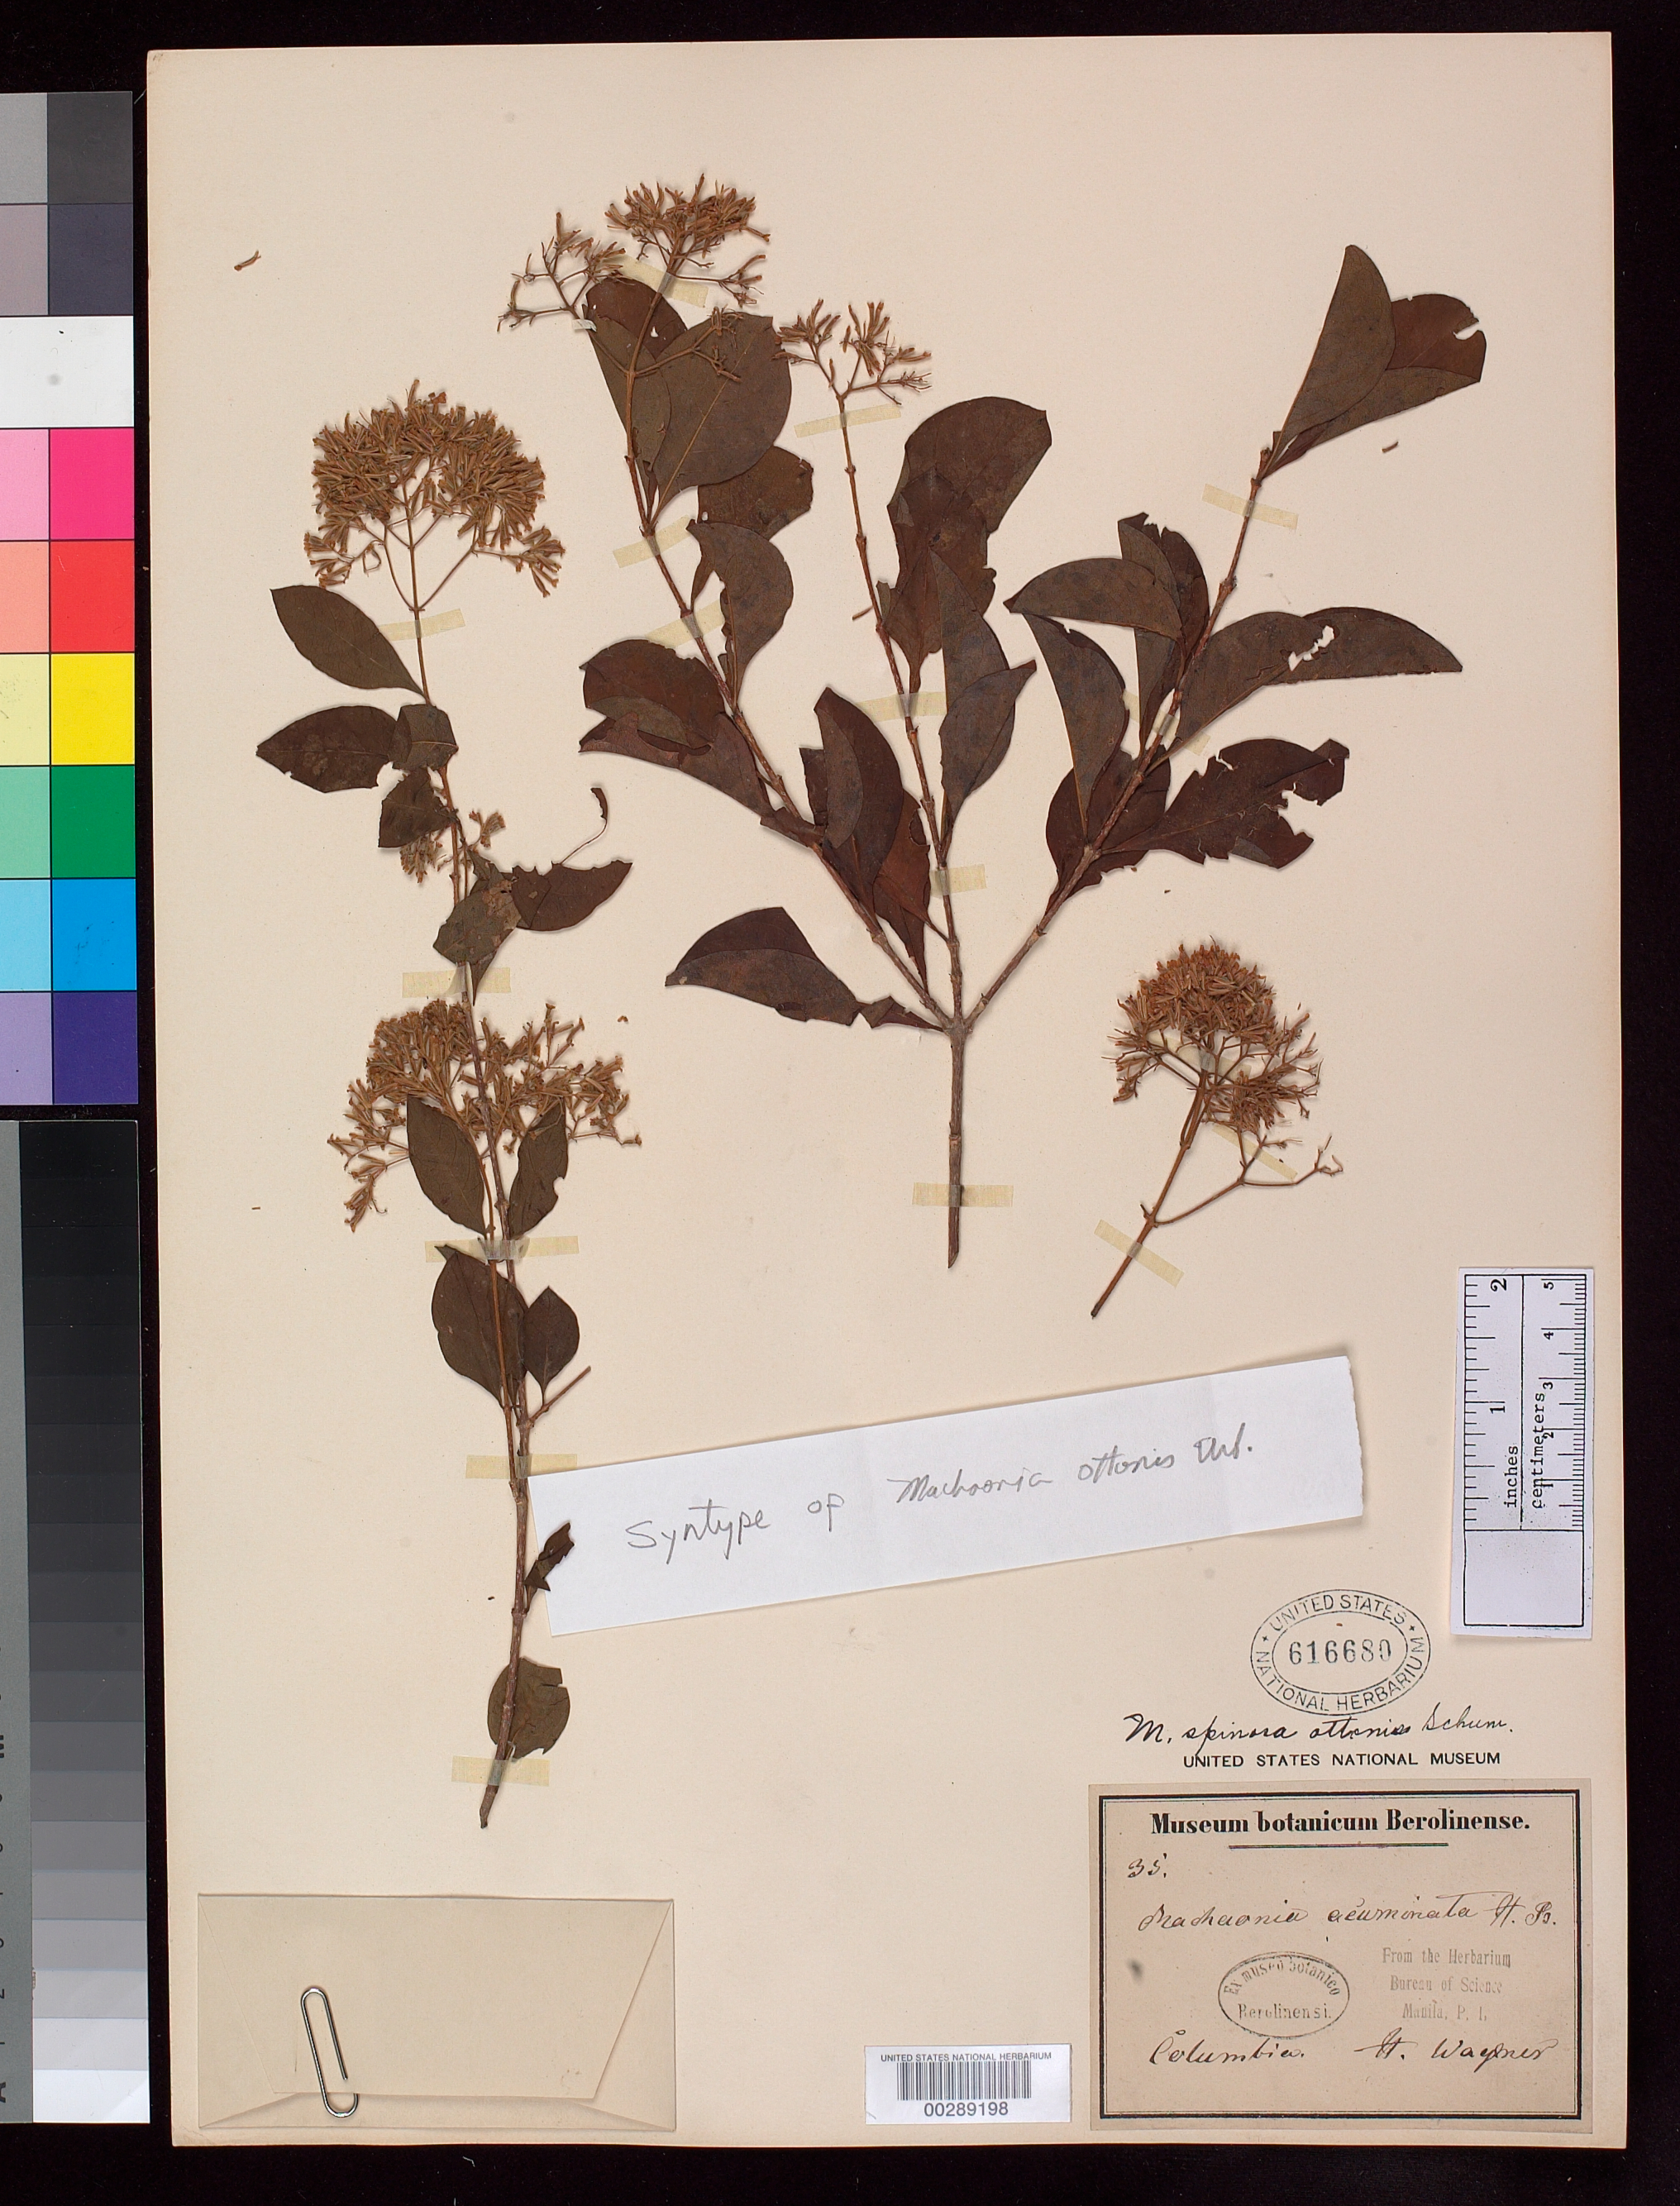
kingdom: Plantae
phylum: Tracheophyta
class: Magnoliopsida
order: Gentianales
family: Rubiaceae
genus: Machaonia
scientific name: Machaonia spinosa var. ottonis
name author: K. Schum. in Mart.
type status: Isosyntype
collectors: H. Wagener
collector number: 35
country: Colombia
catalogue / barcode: US 616680